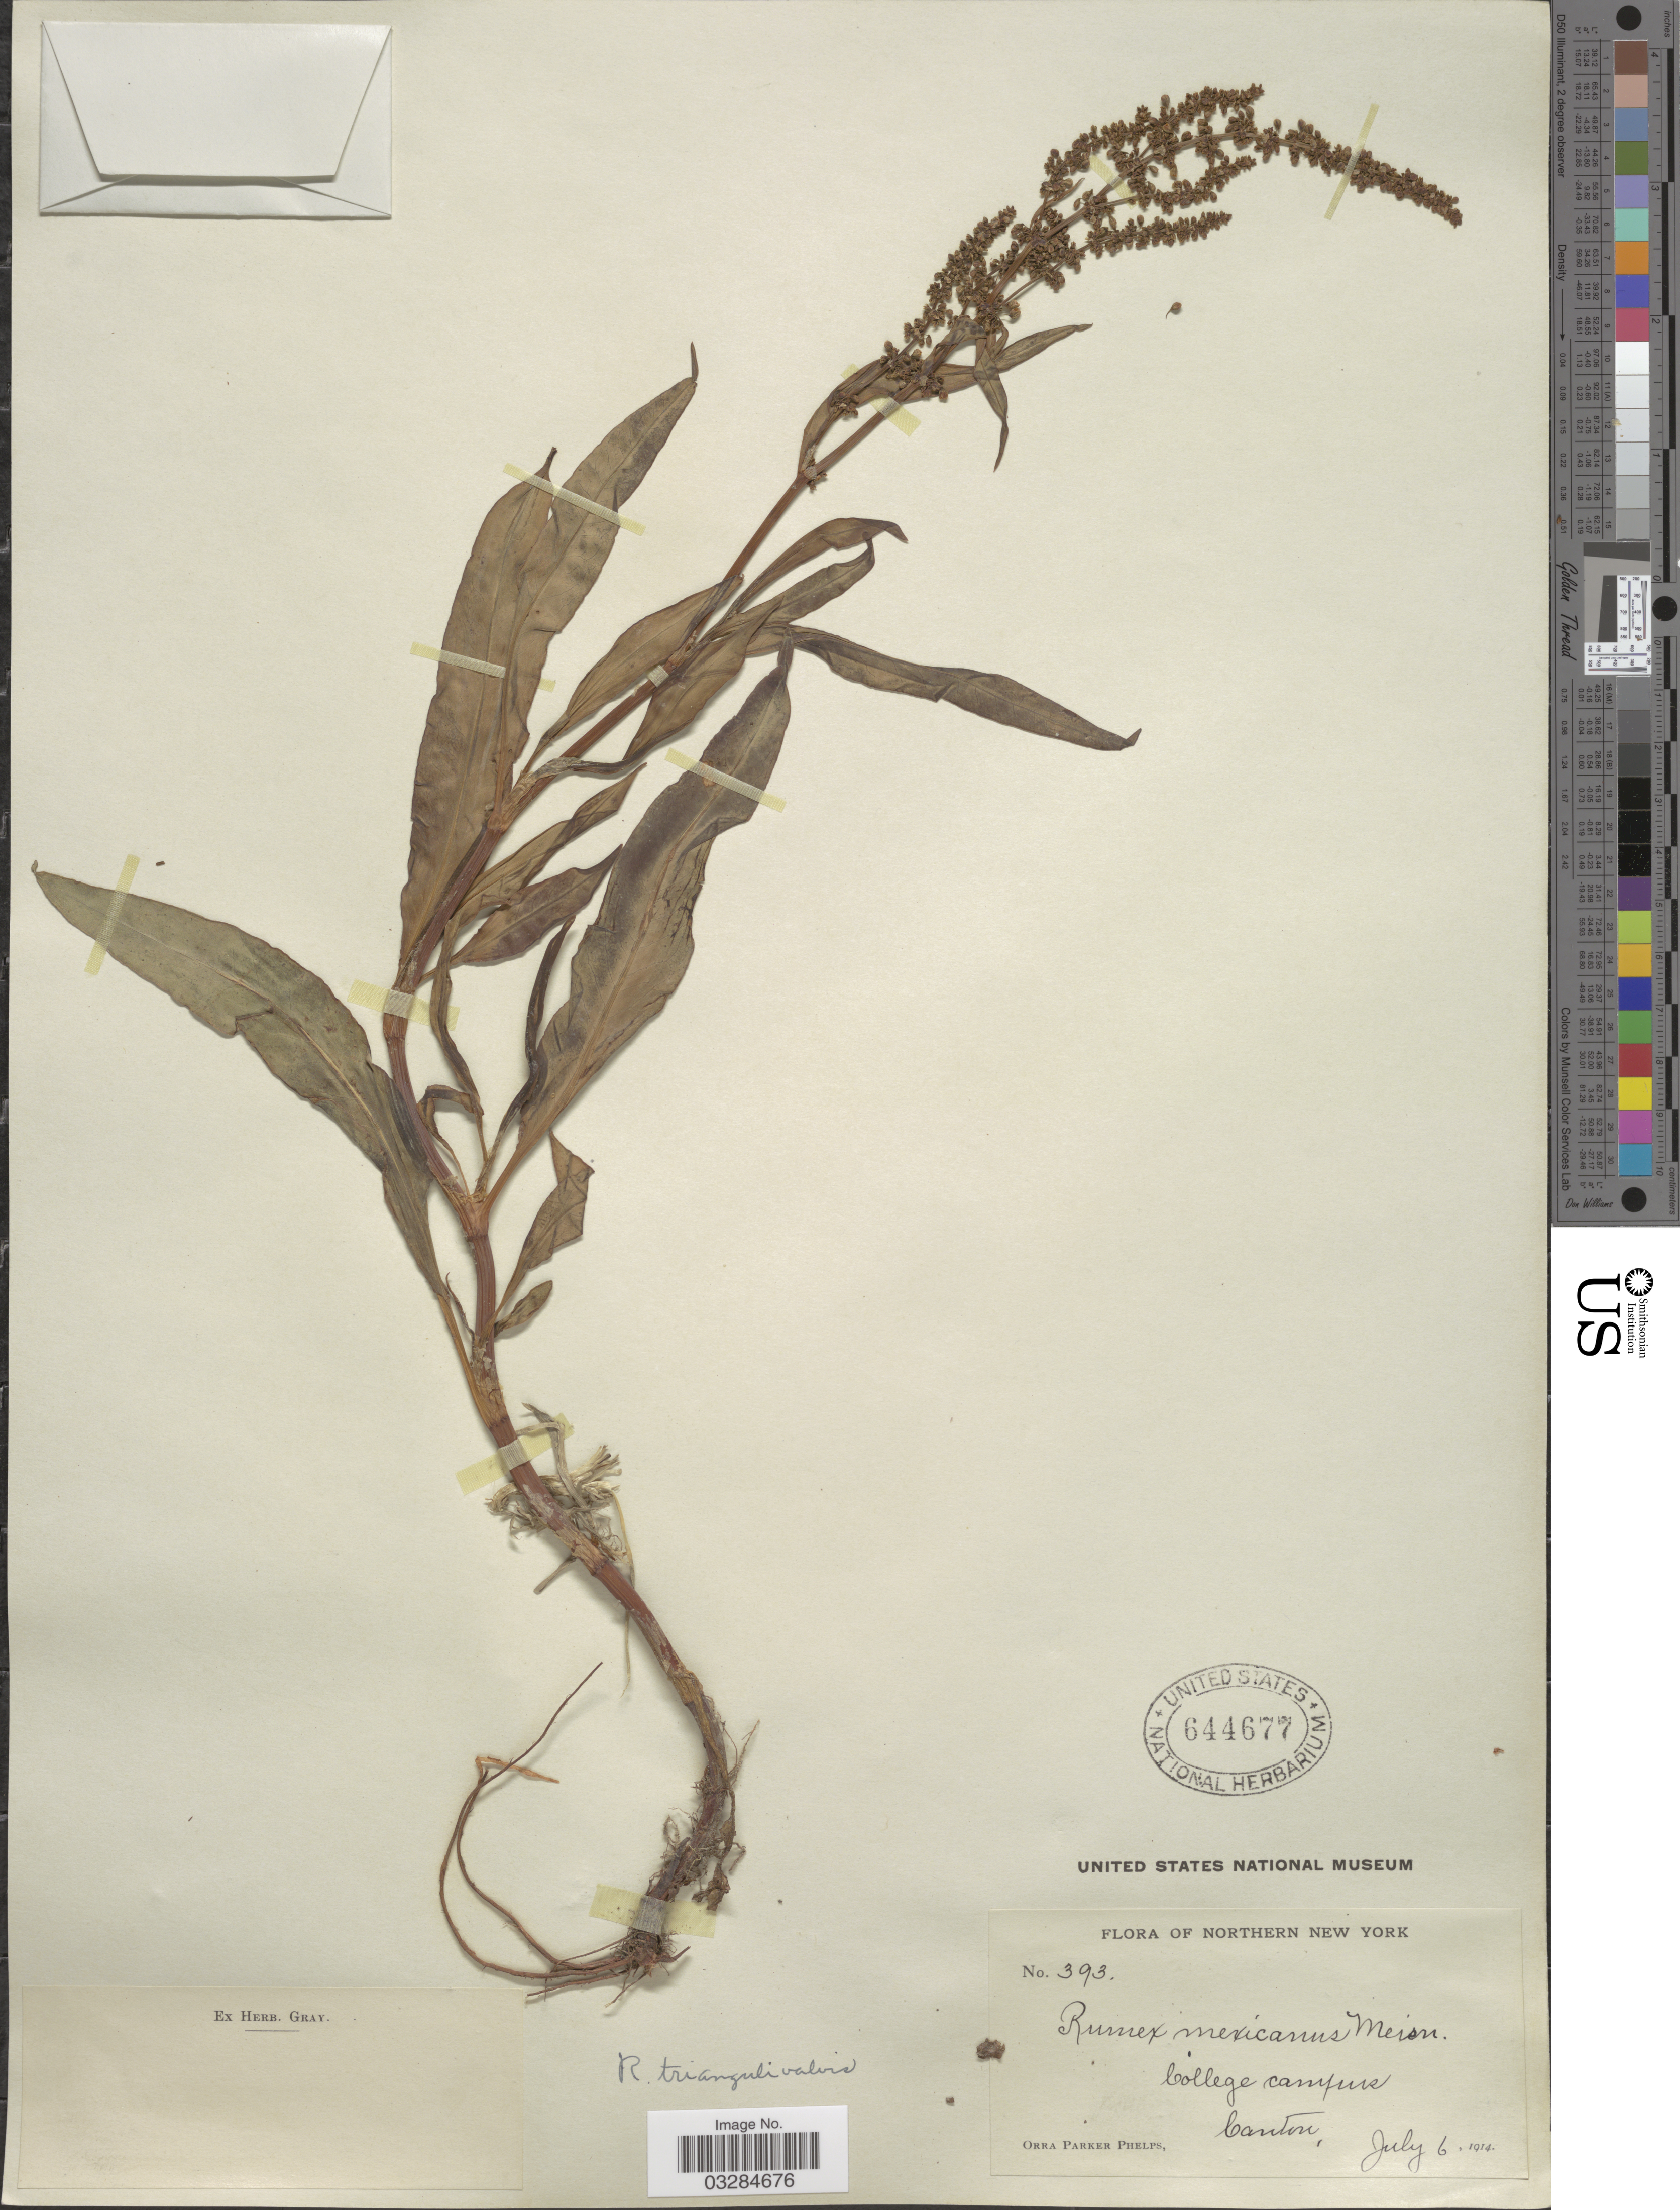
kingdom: Plantae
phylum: Tracheophyta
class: Magnoliopsida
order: Caryophyllales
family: Polygonaceae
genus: Rumex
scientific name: Rumex triangulivalvis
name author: (Danser) Rech. f.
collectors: O. P. Phelps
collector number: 393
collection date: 1914-07-06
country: United States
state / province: New York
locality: Northern New York. College campus Canton.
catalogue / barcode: US 644677